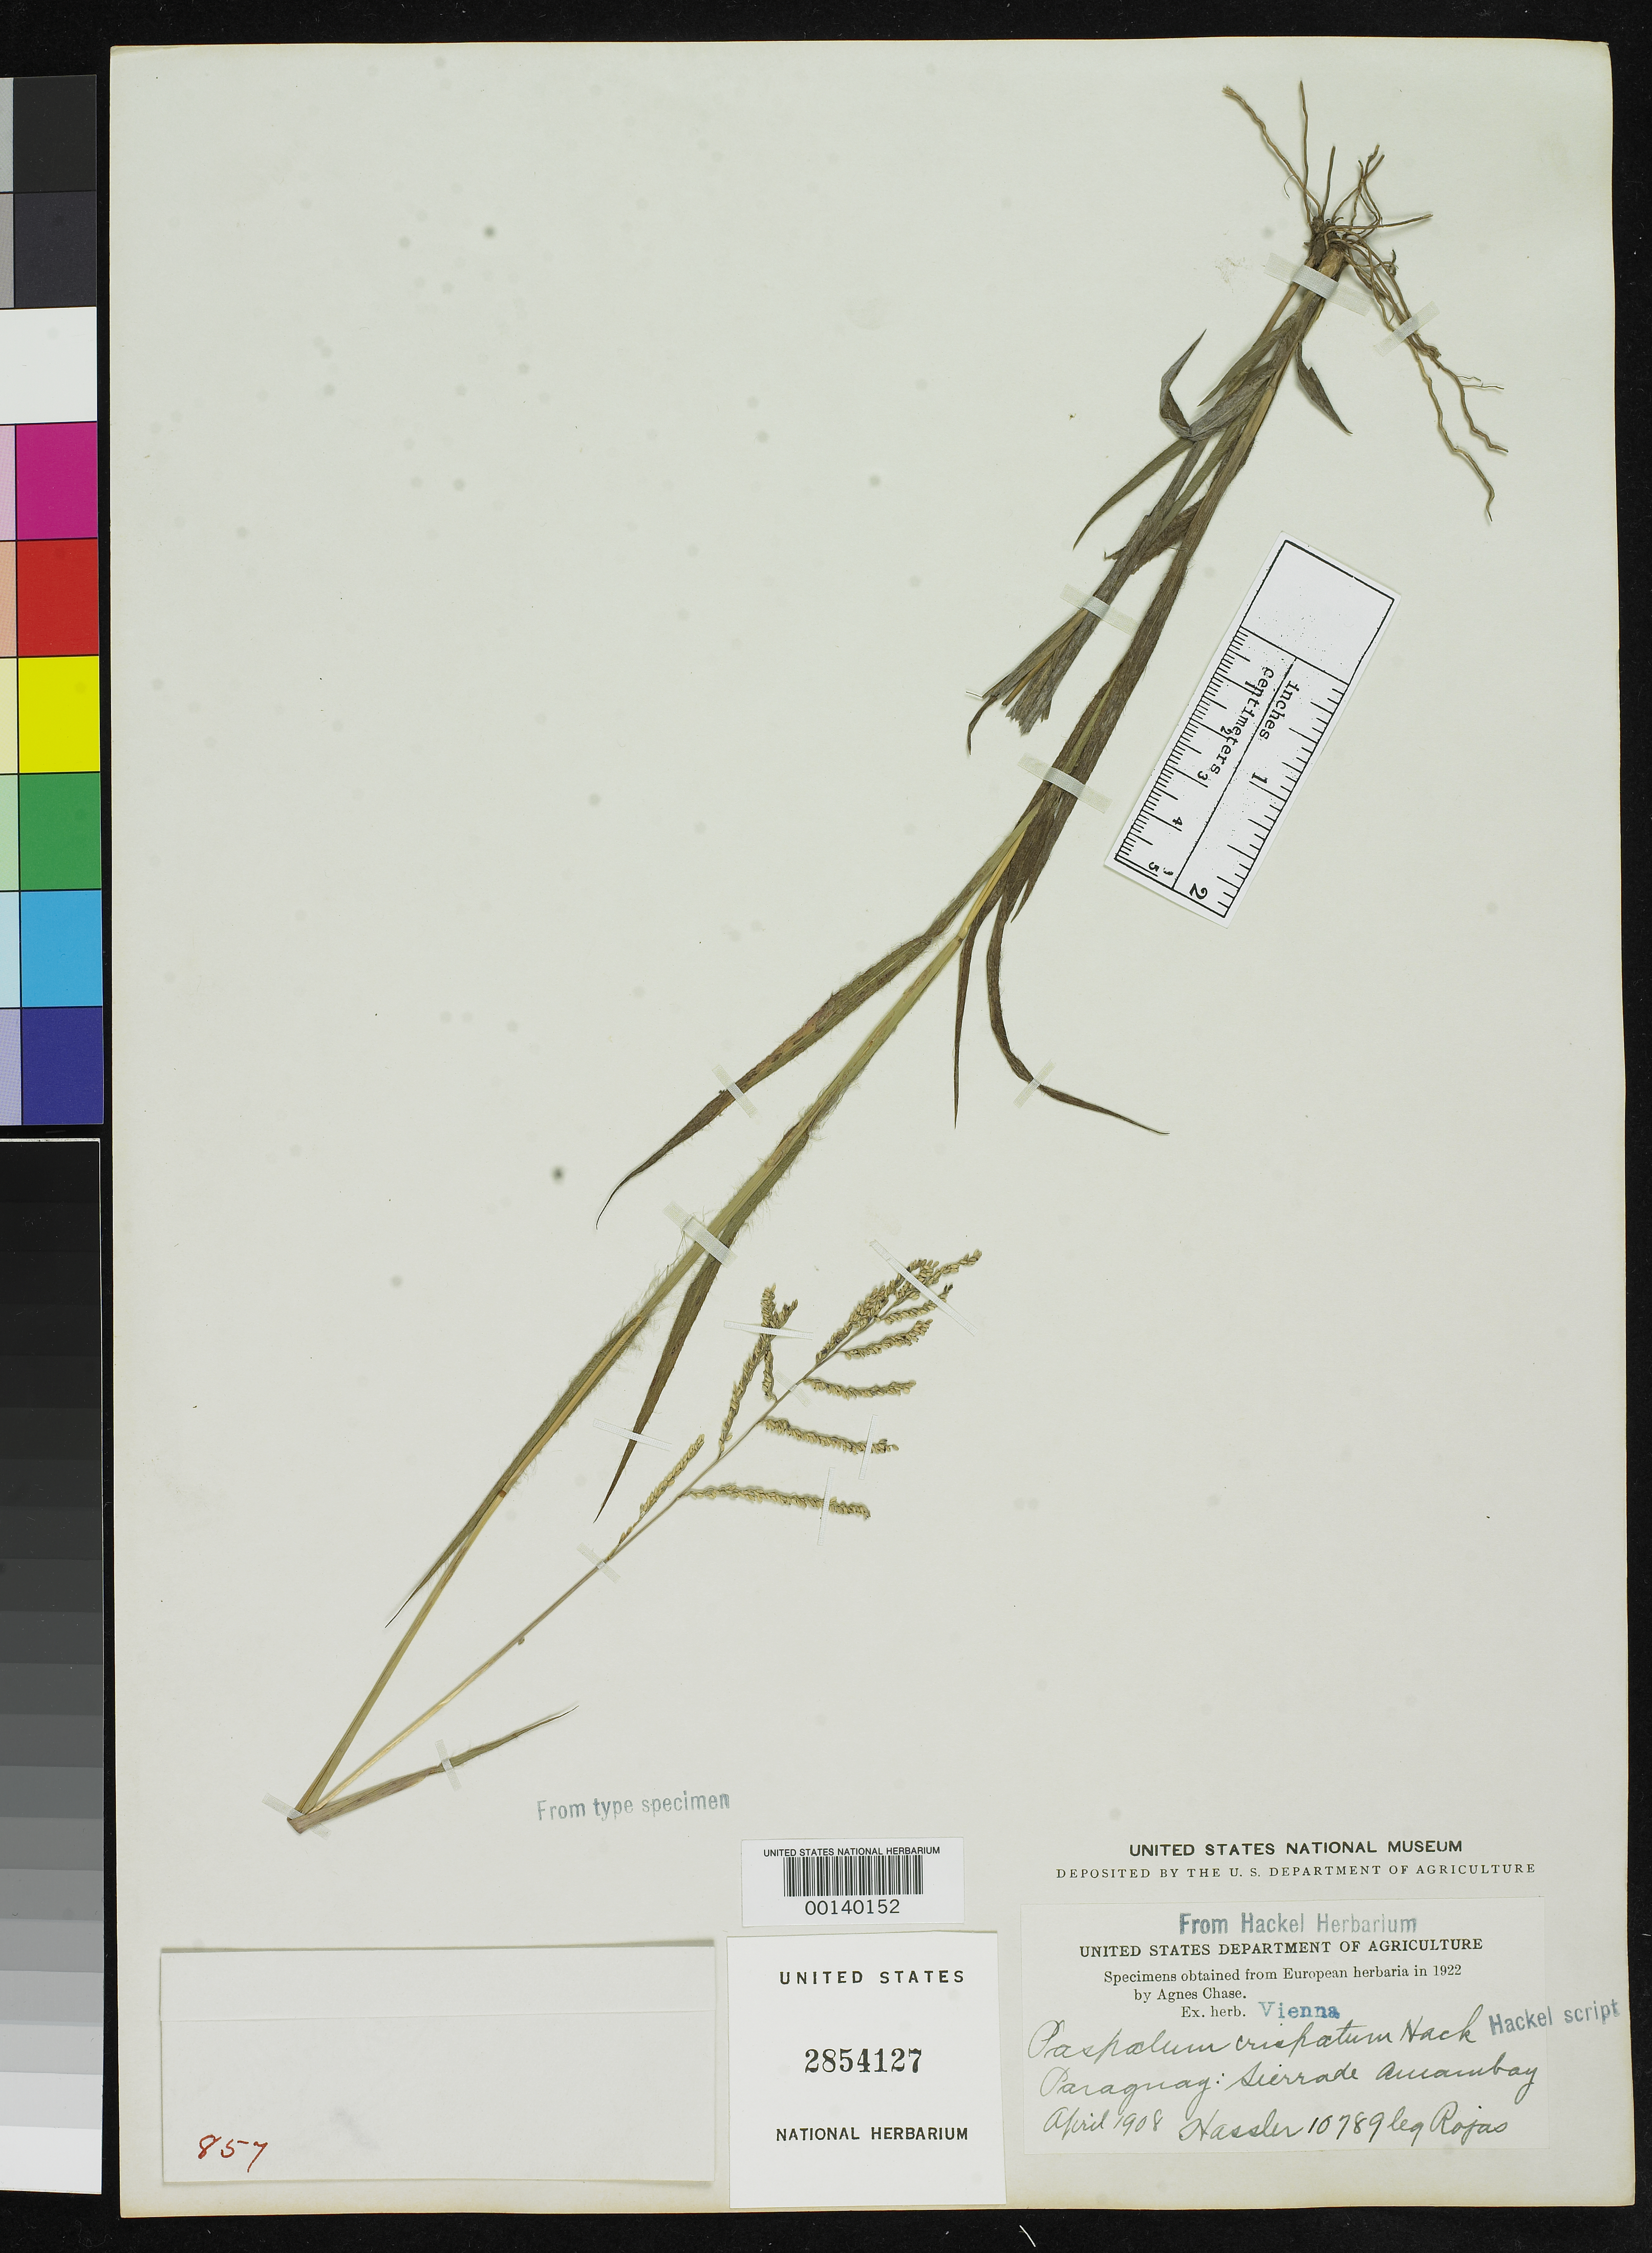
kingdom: Plantae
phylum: Tracheophyta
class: Liliopsida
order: Poales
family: Poaceae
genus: Paspalum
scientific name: Paspalum crispatum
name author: Hack.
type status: Type Fragment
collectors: T. Rojas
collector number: Hassler 10789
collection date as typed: Apr 1908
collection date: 1908-04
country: Paraguay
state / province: Amambay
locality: Sierra de Amambay.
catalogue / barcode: US 2854127